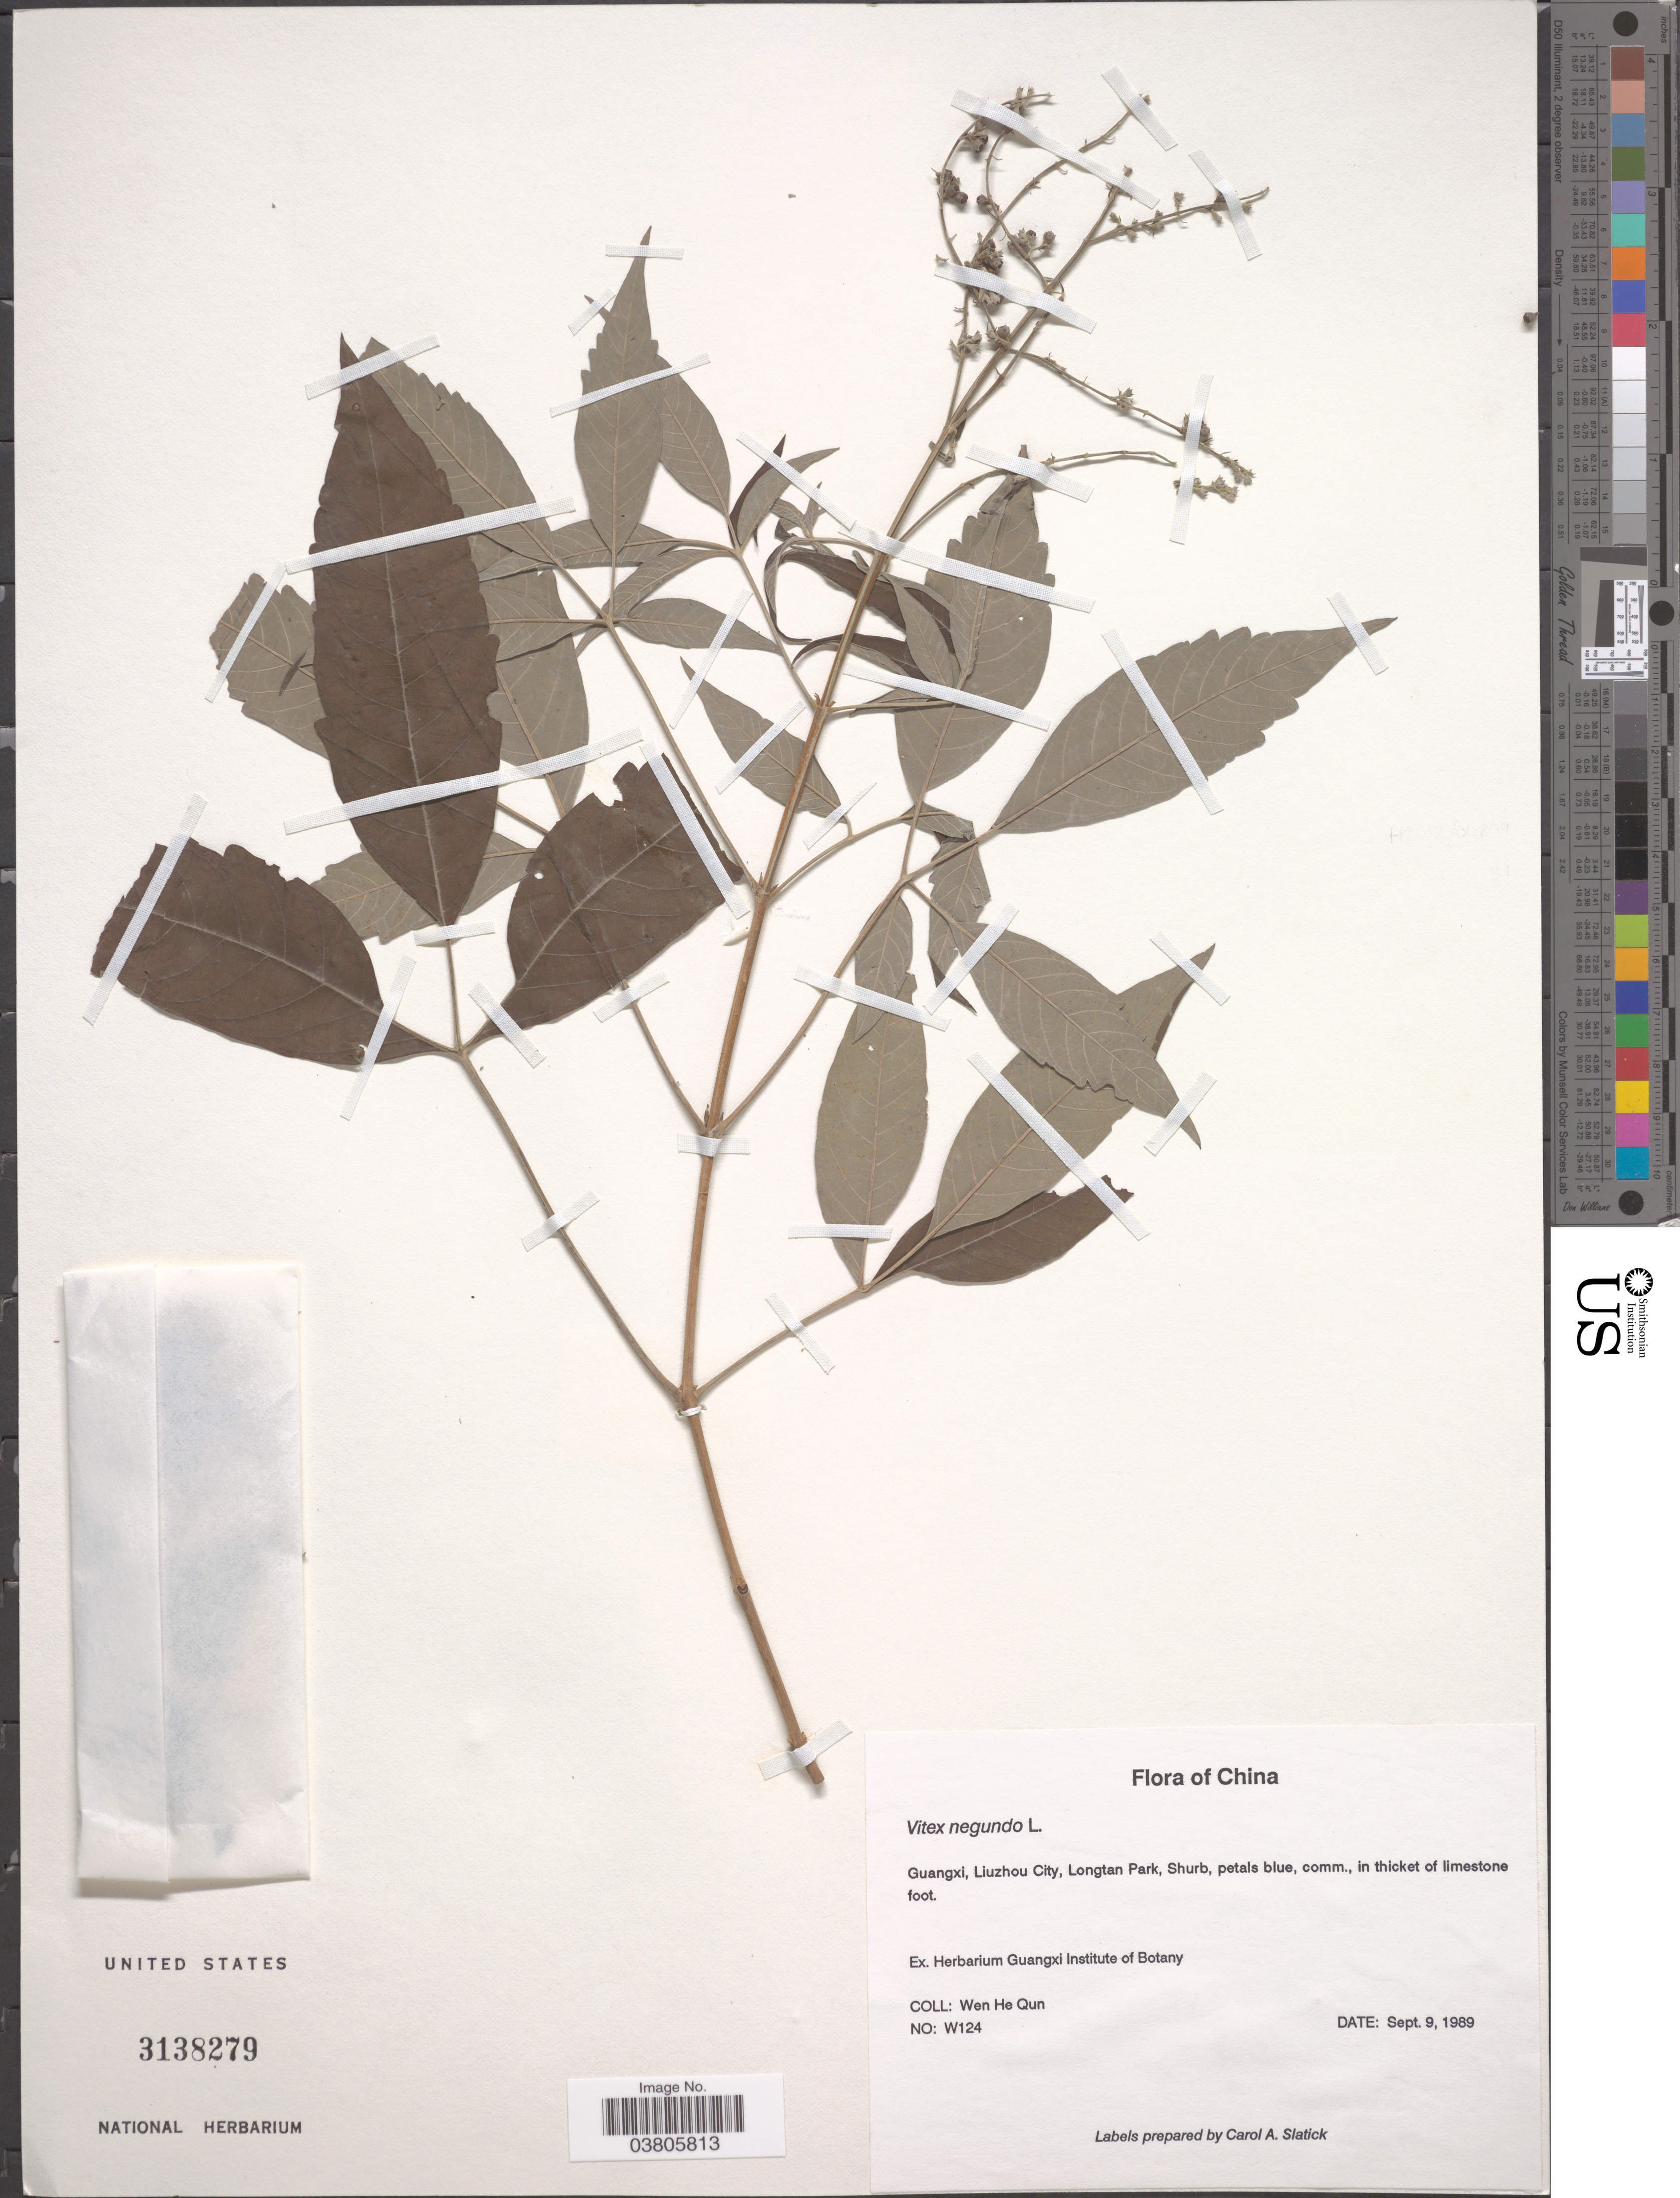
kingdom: Plantae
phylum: Tracheophyta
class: Magnoliopsida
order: Lamiales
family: Lamiaceae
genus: Vitex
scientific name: Vitex negundo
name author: L.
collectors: H. Wen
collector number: W124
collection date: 1989-09-09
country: China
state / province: Guangxi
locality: Liuzhou City, Longtan park.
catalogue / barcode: US 3138279